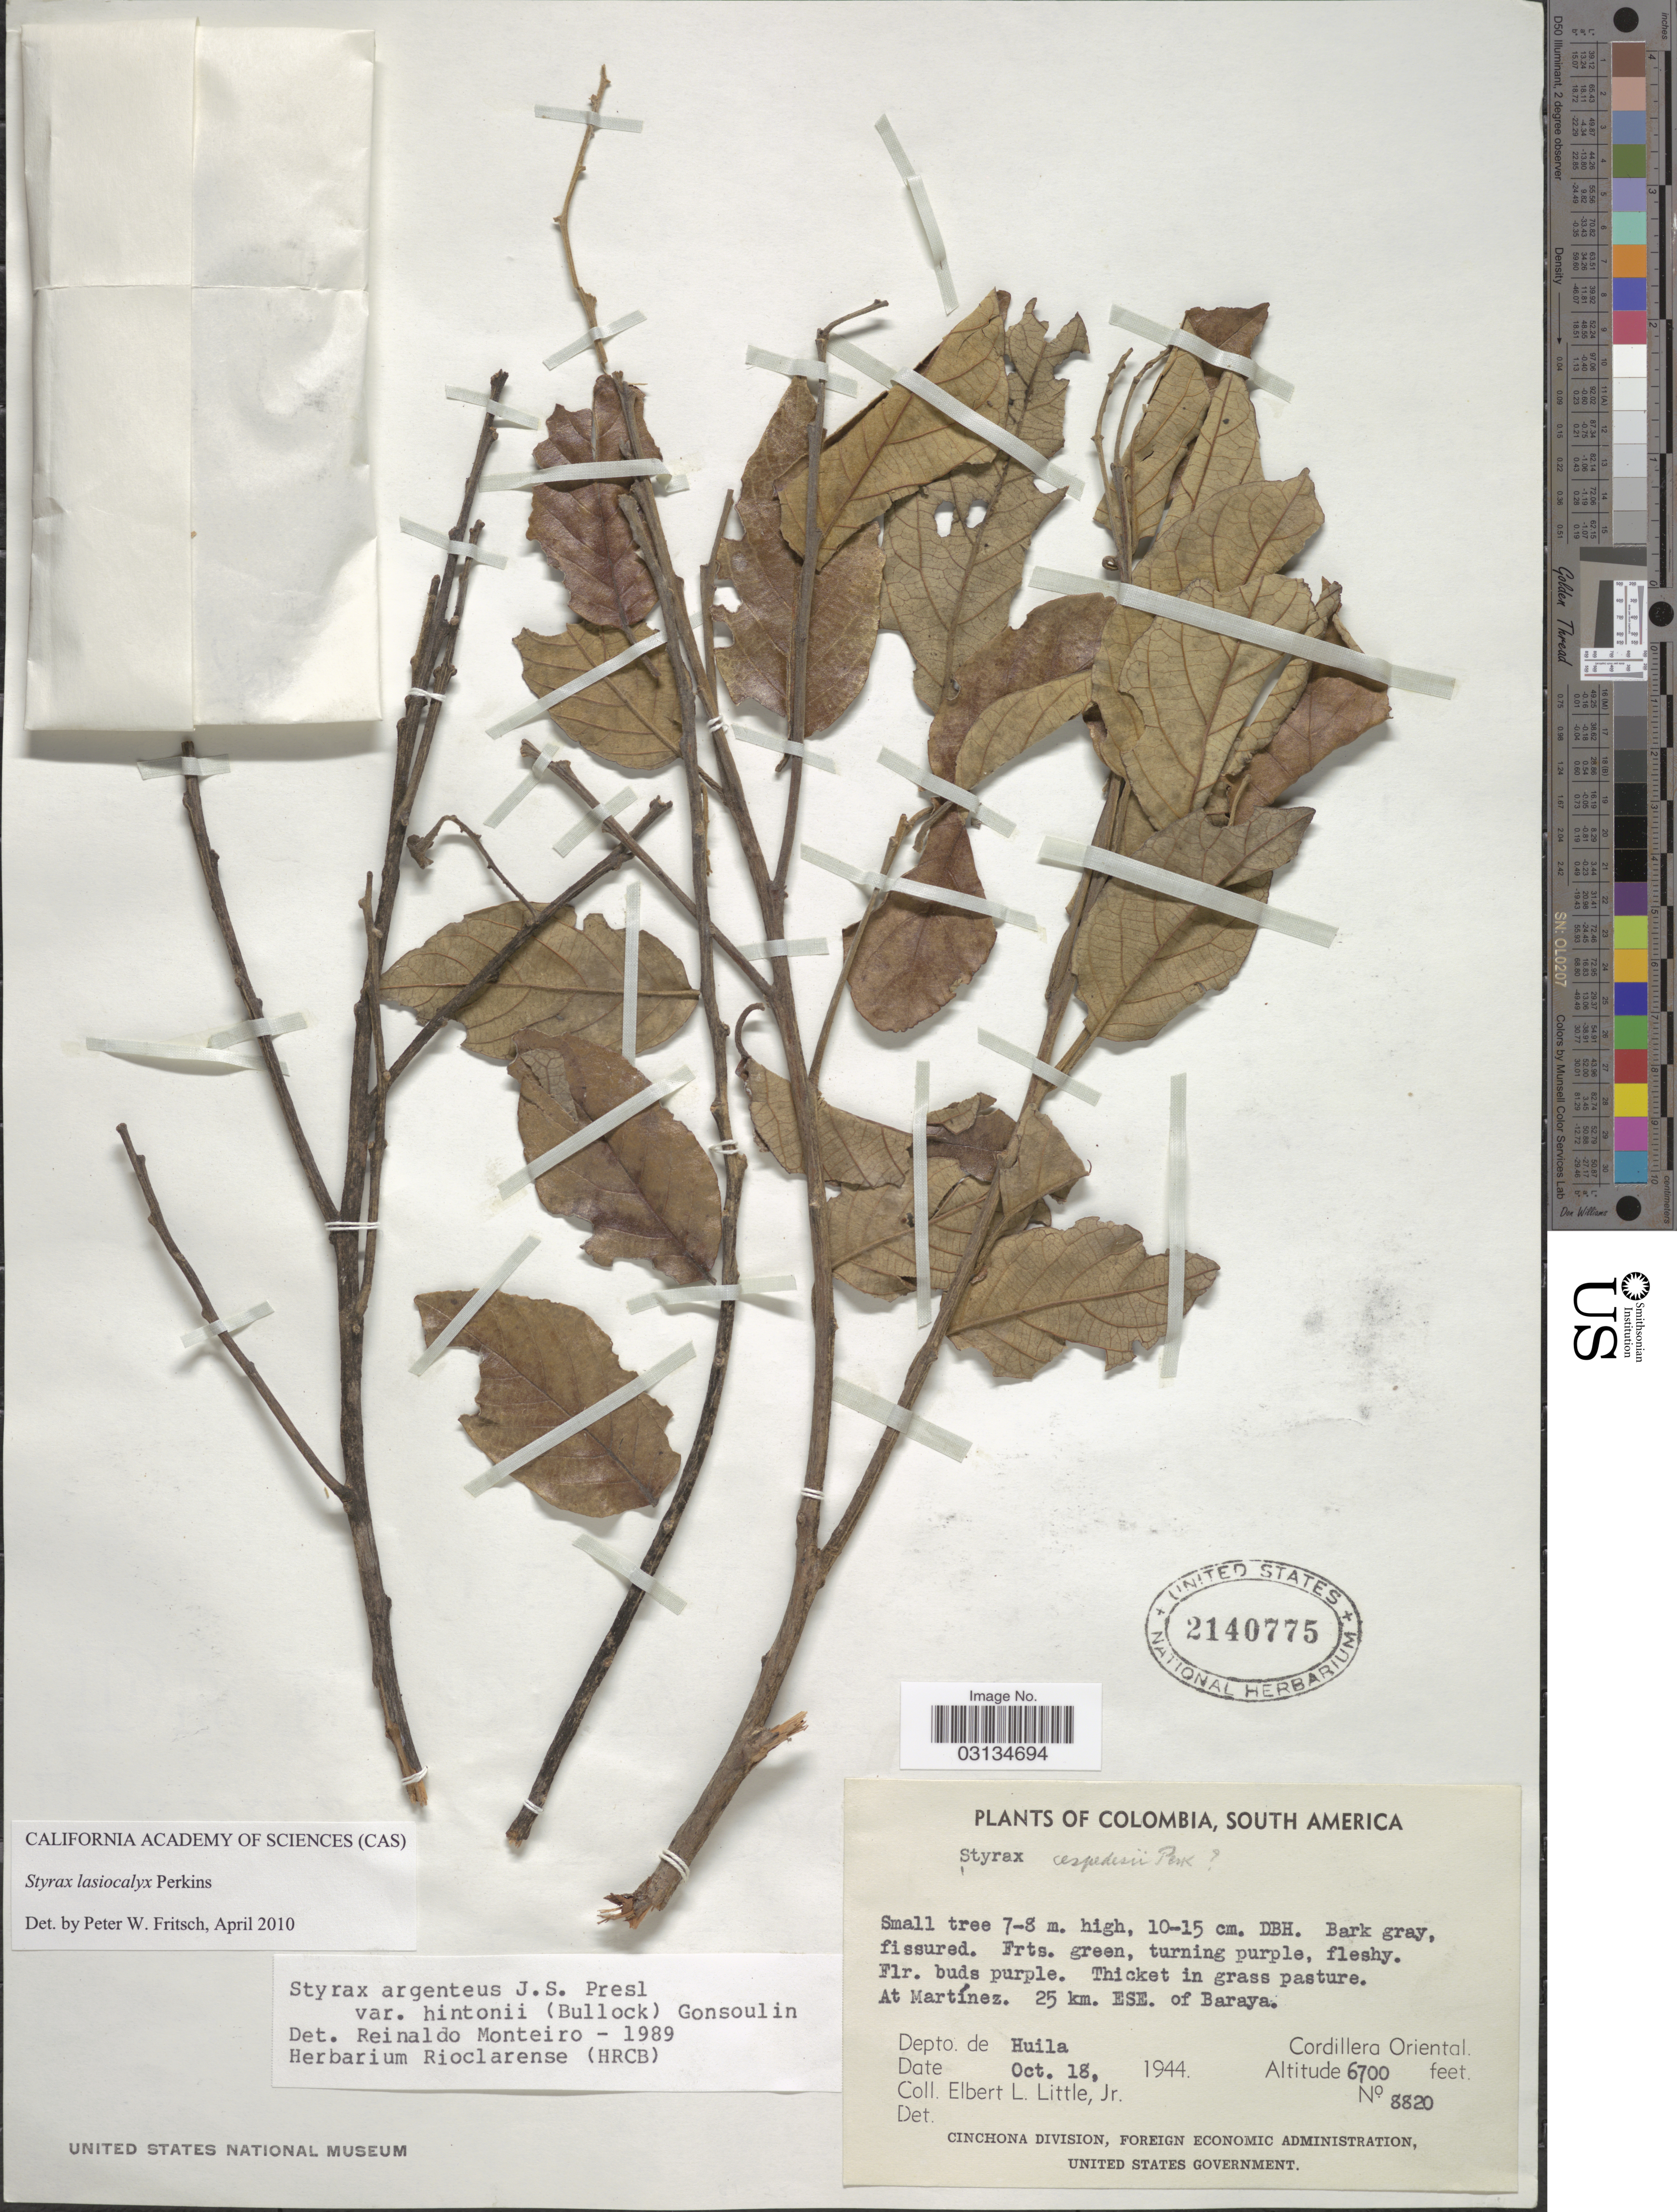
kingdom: Plantae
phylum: Tracheophyta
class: Magnoliopsida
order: Ericales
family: Styracaceae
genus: Styrax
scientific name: Styrax lasiocalyx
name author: Perkins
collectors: E. L. Little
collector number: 8820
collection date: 1944-10-18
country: Colombia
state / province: Huila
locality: At Martínez. 25 km. ESE. of Baraya. Depto. de Huila. Cordillera Oriental.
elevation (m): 2042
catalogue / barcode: US 2140775